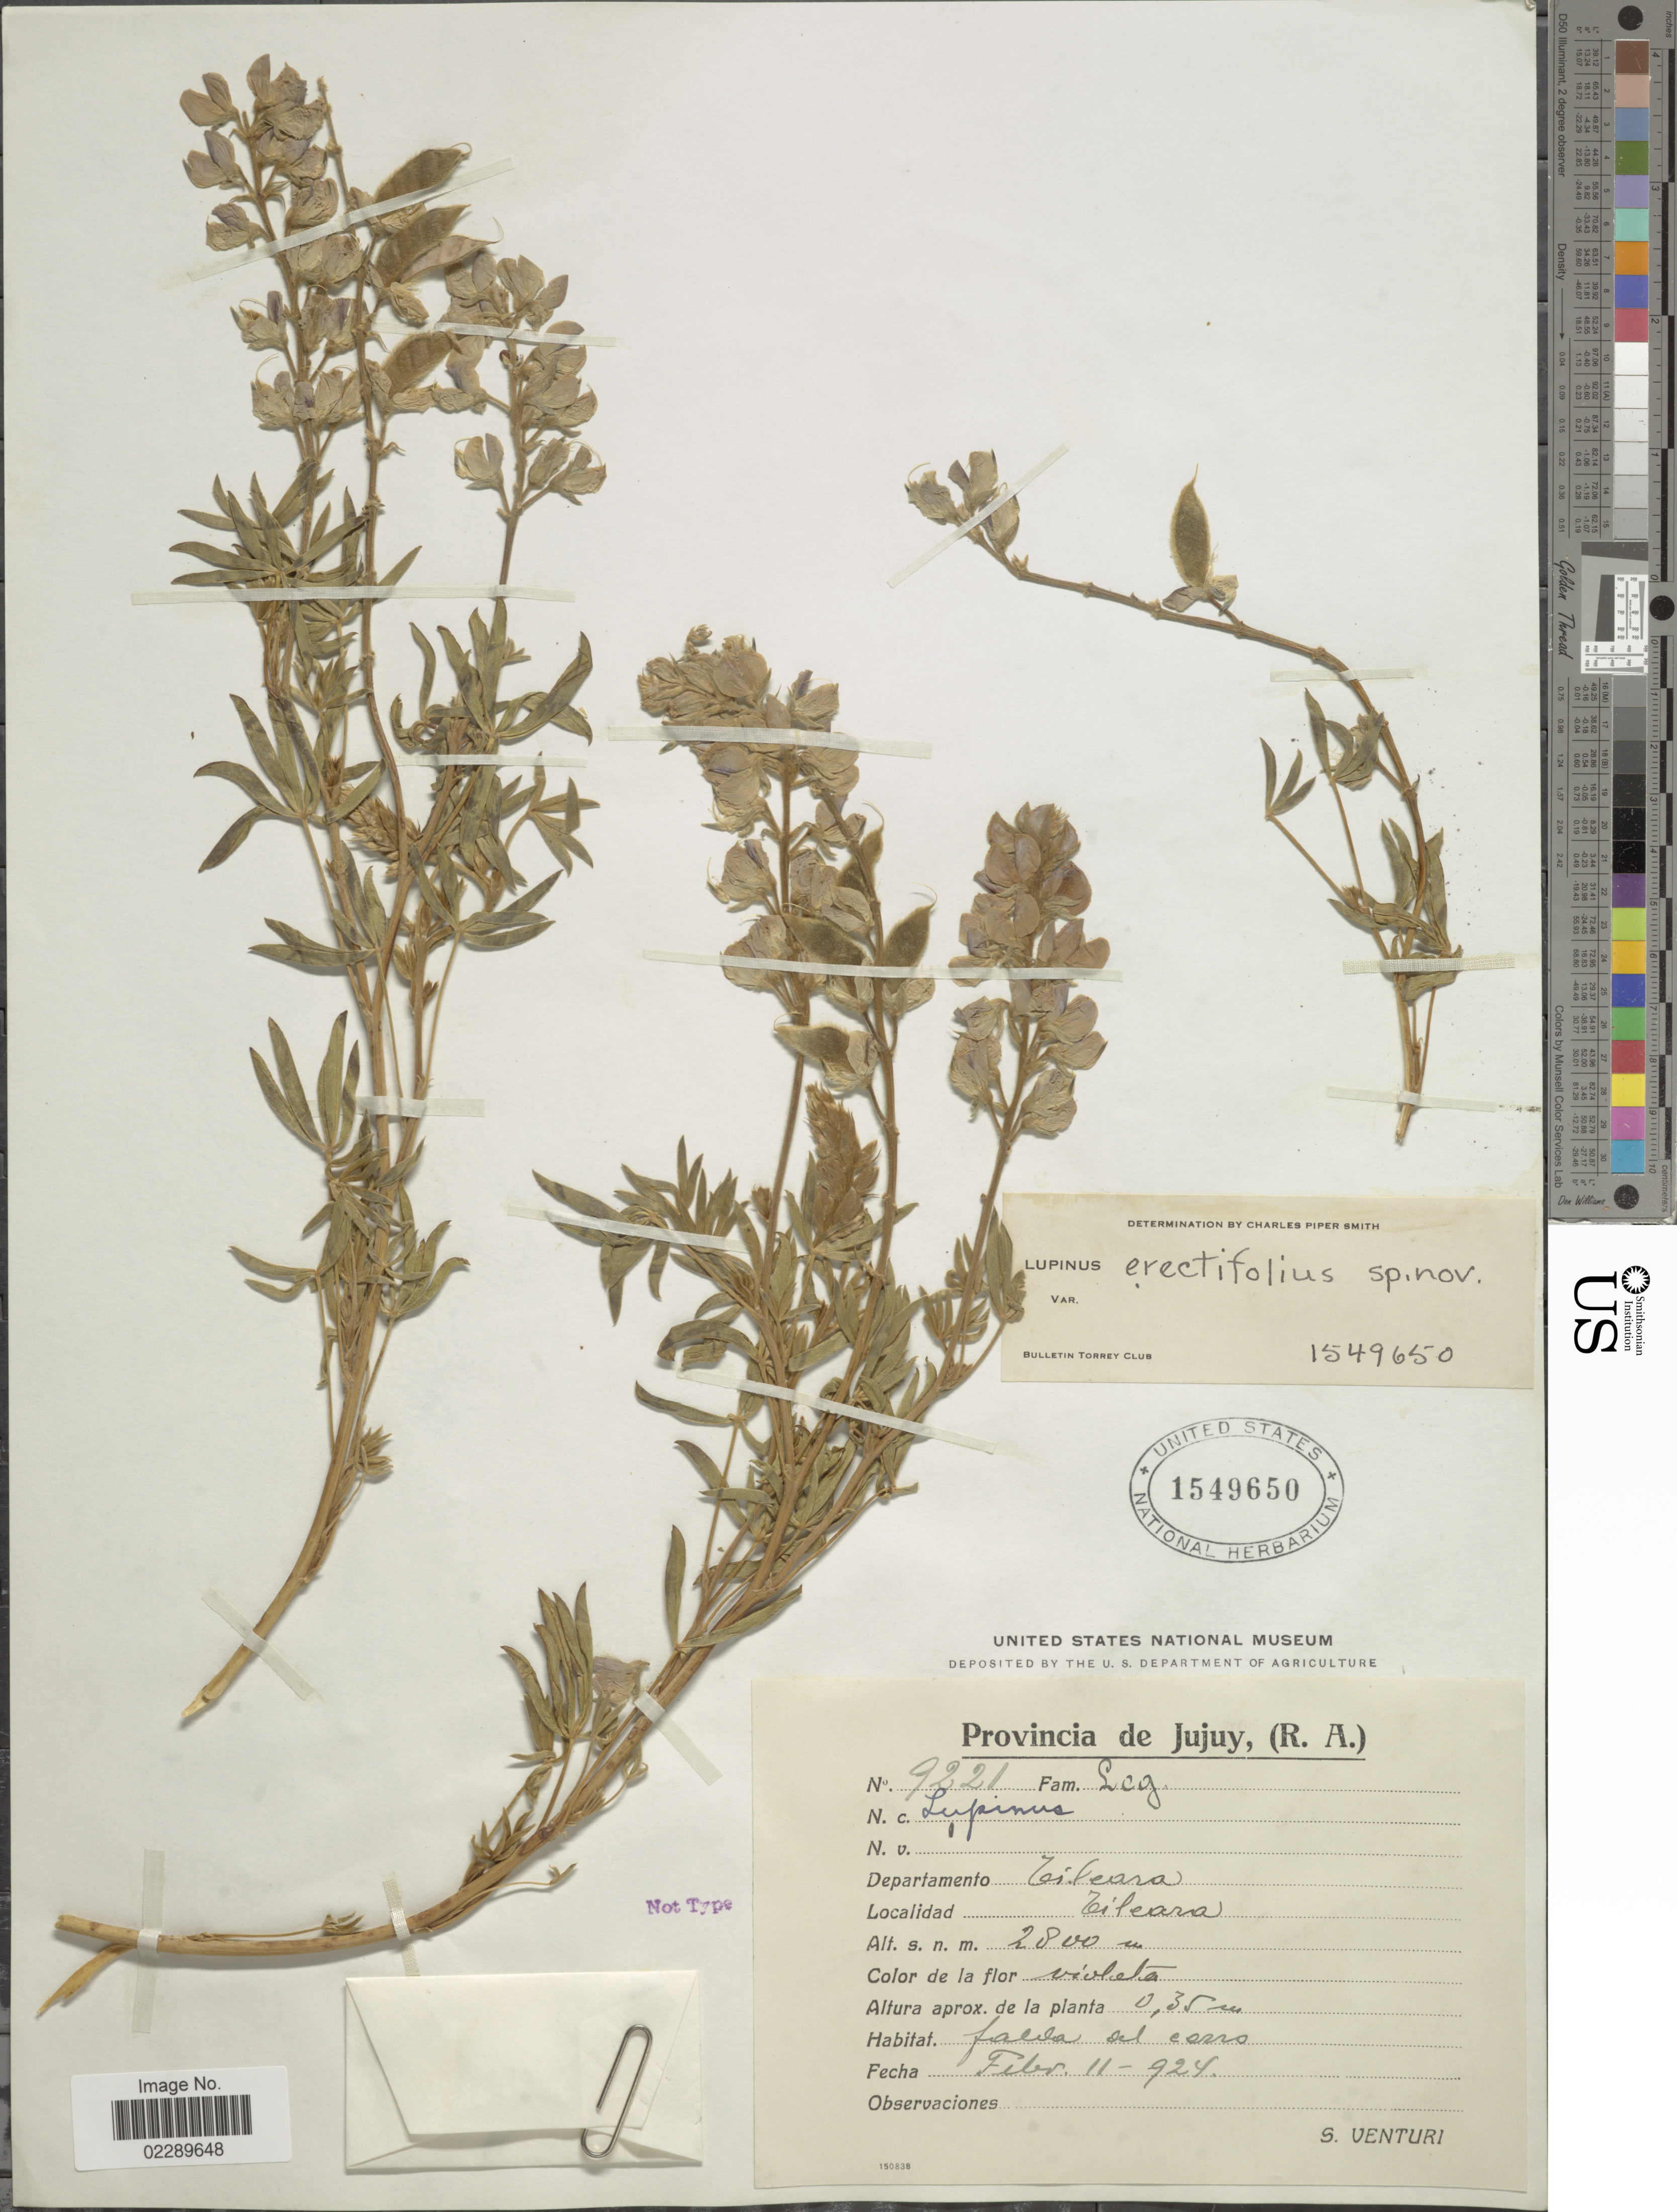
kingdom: Plantae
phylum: Tracheophyta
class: Magnoliopsida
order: Fabales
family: Fabaceae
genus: Lupinus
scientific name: Lupinus erectifolius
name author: C.P. Sm.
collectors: S. Venturi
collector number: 9221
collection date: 1924-02-11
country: Argentina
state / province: Jujuy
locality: Provincia de Jujuy, (R.A.). Departamento Tileara. Tileara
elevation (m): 2800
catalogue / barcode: US 1549650